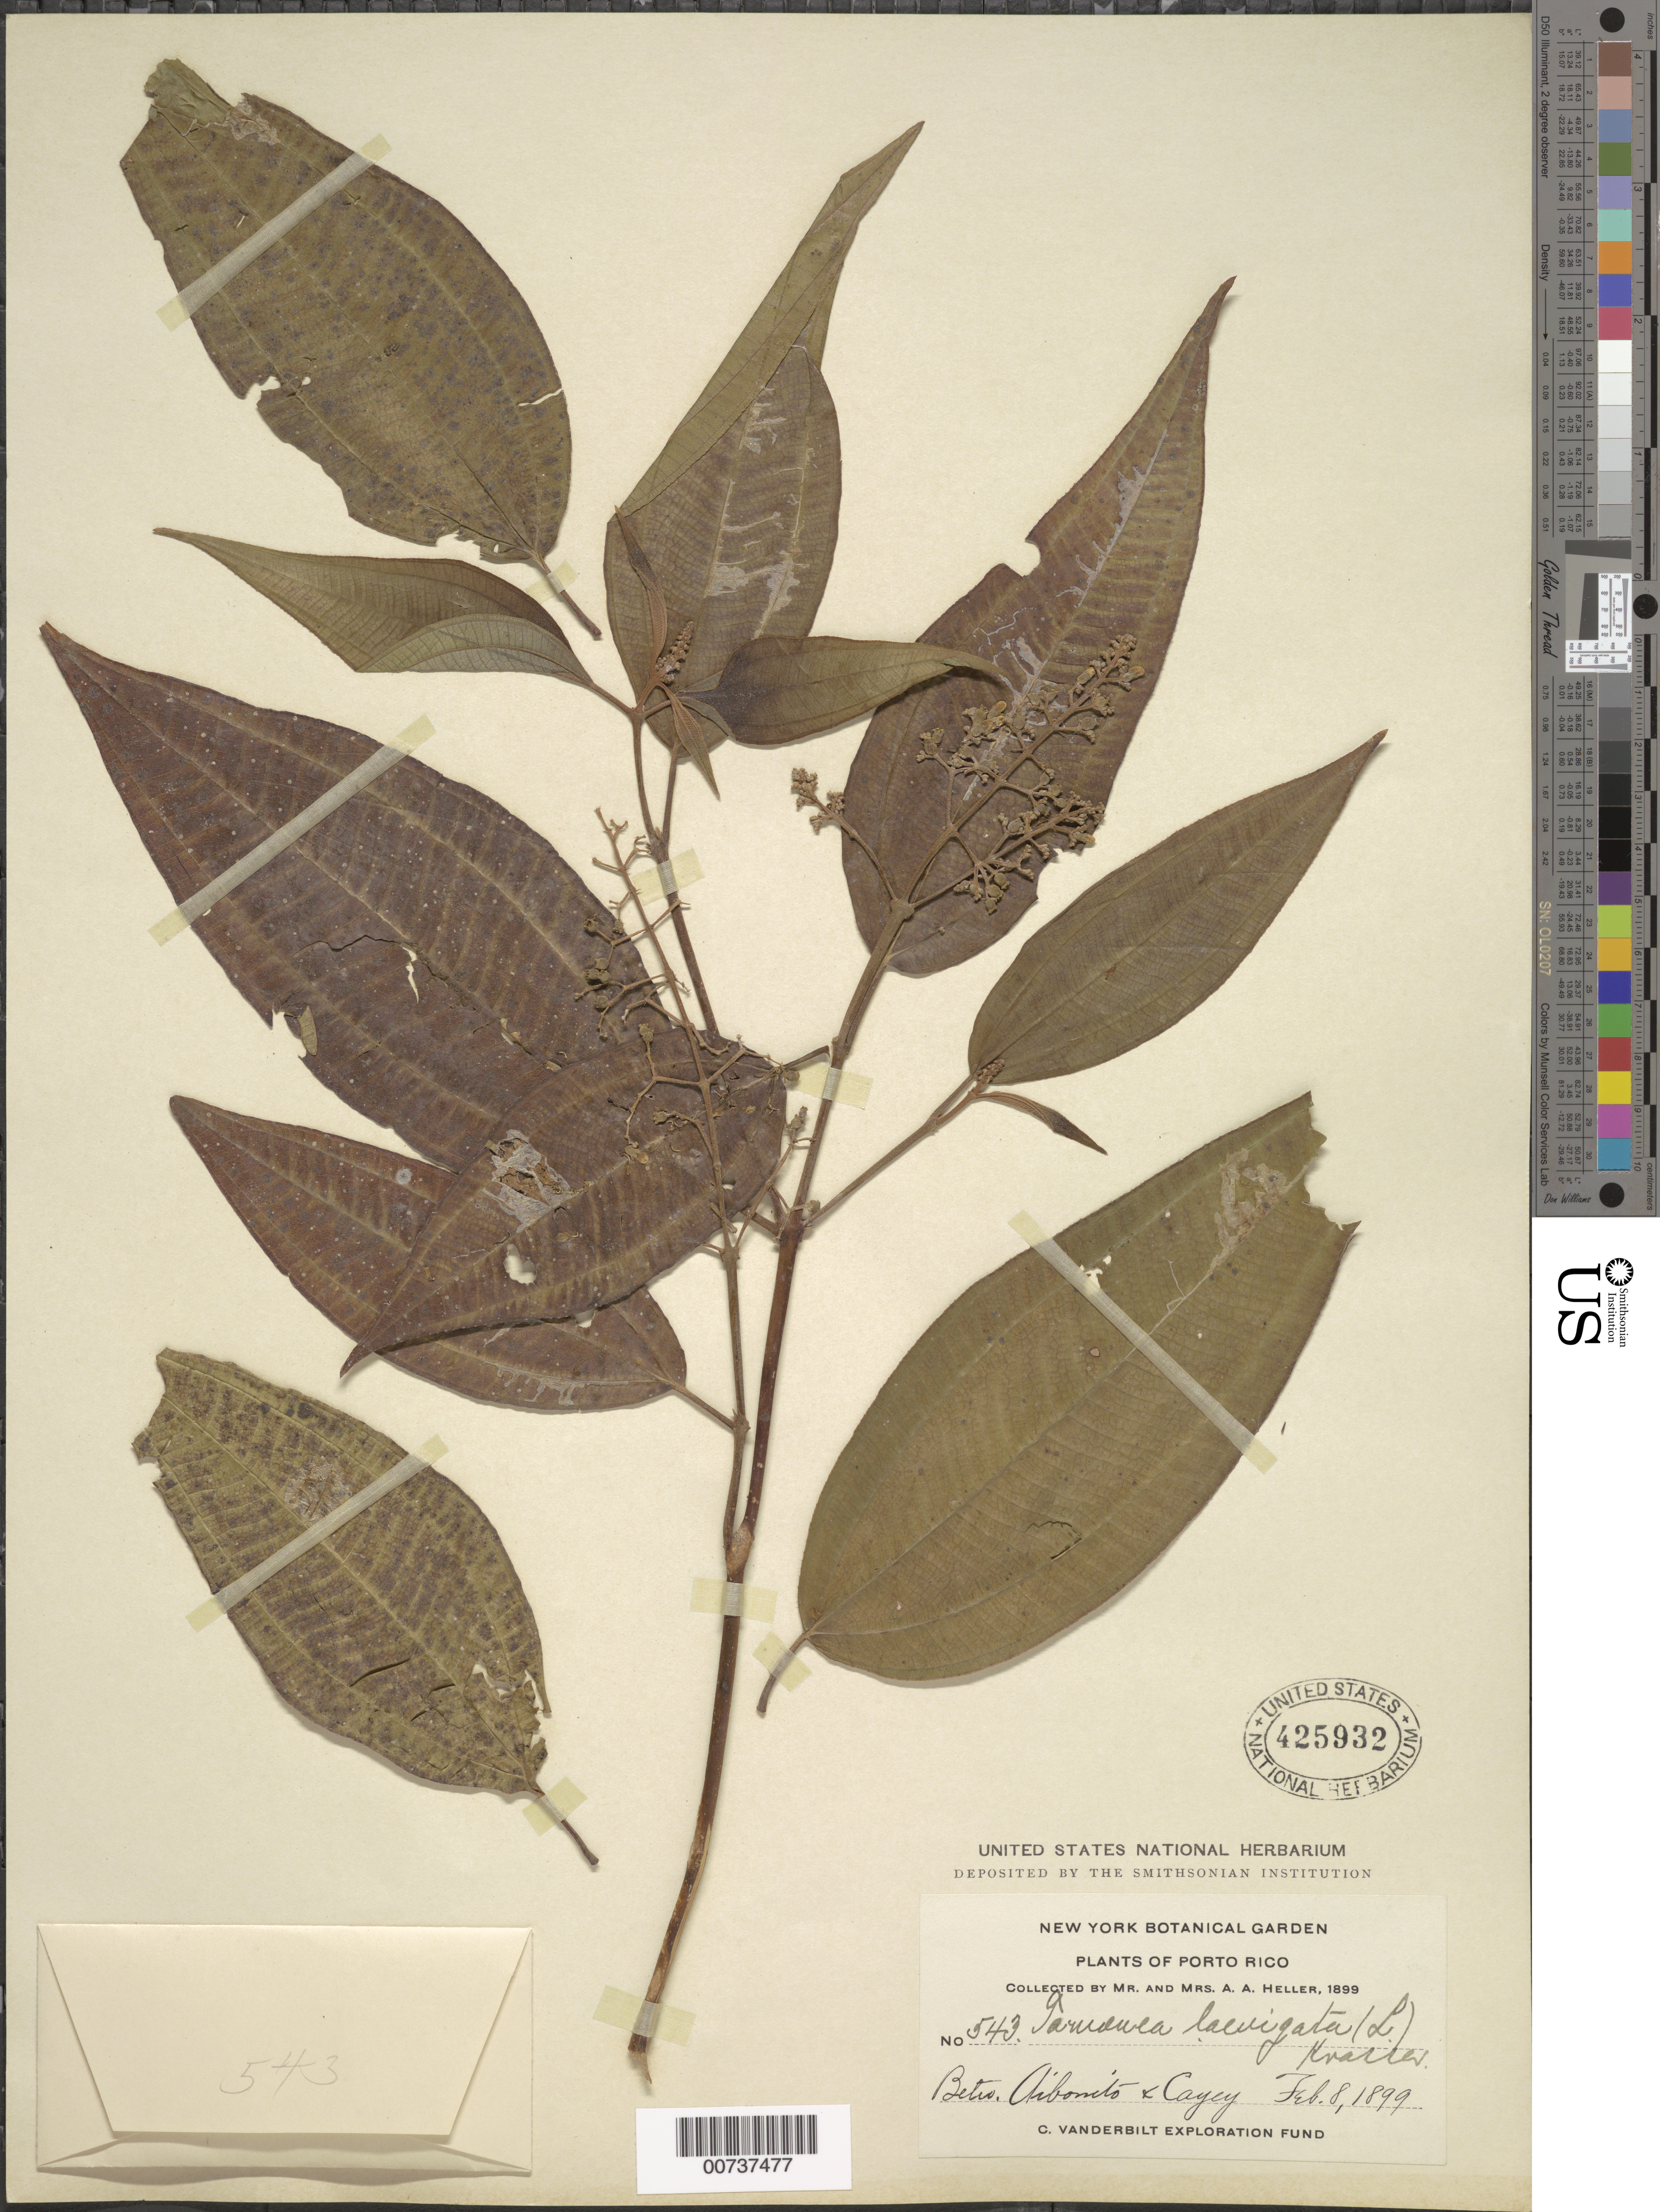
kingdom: Plantae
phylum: Tracheophyta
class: Magnoliopsida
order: Myrtales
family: Melastomataceae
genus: Miconia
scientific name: Miconia laevigata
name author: (L.) D. Don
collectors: A. A. Heller & E. G. Heller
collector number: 543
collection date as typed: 08 Feb 1899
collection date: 1899-02-08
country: Puerto Rico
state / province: Abonito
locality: Between Aibonito and Cayey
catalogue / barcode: US 425932